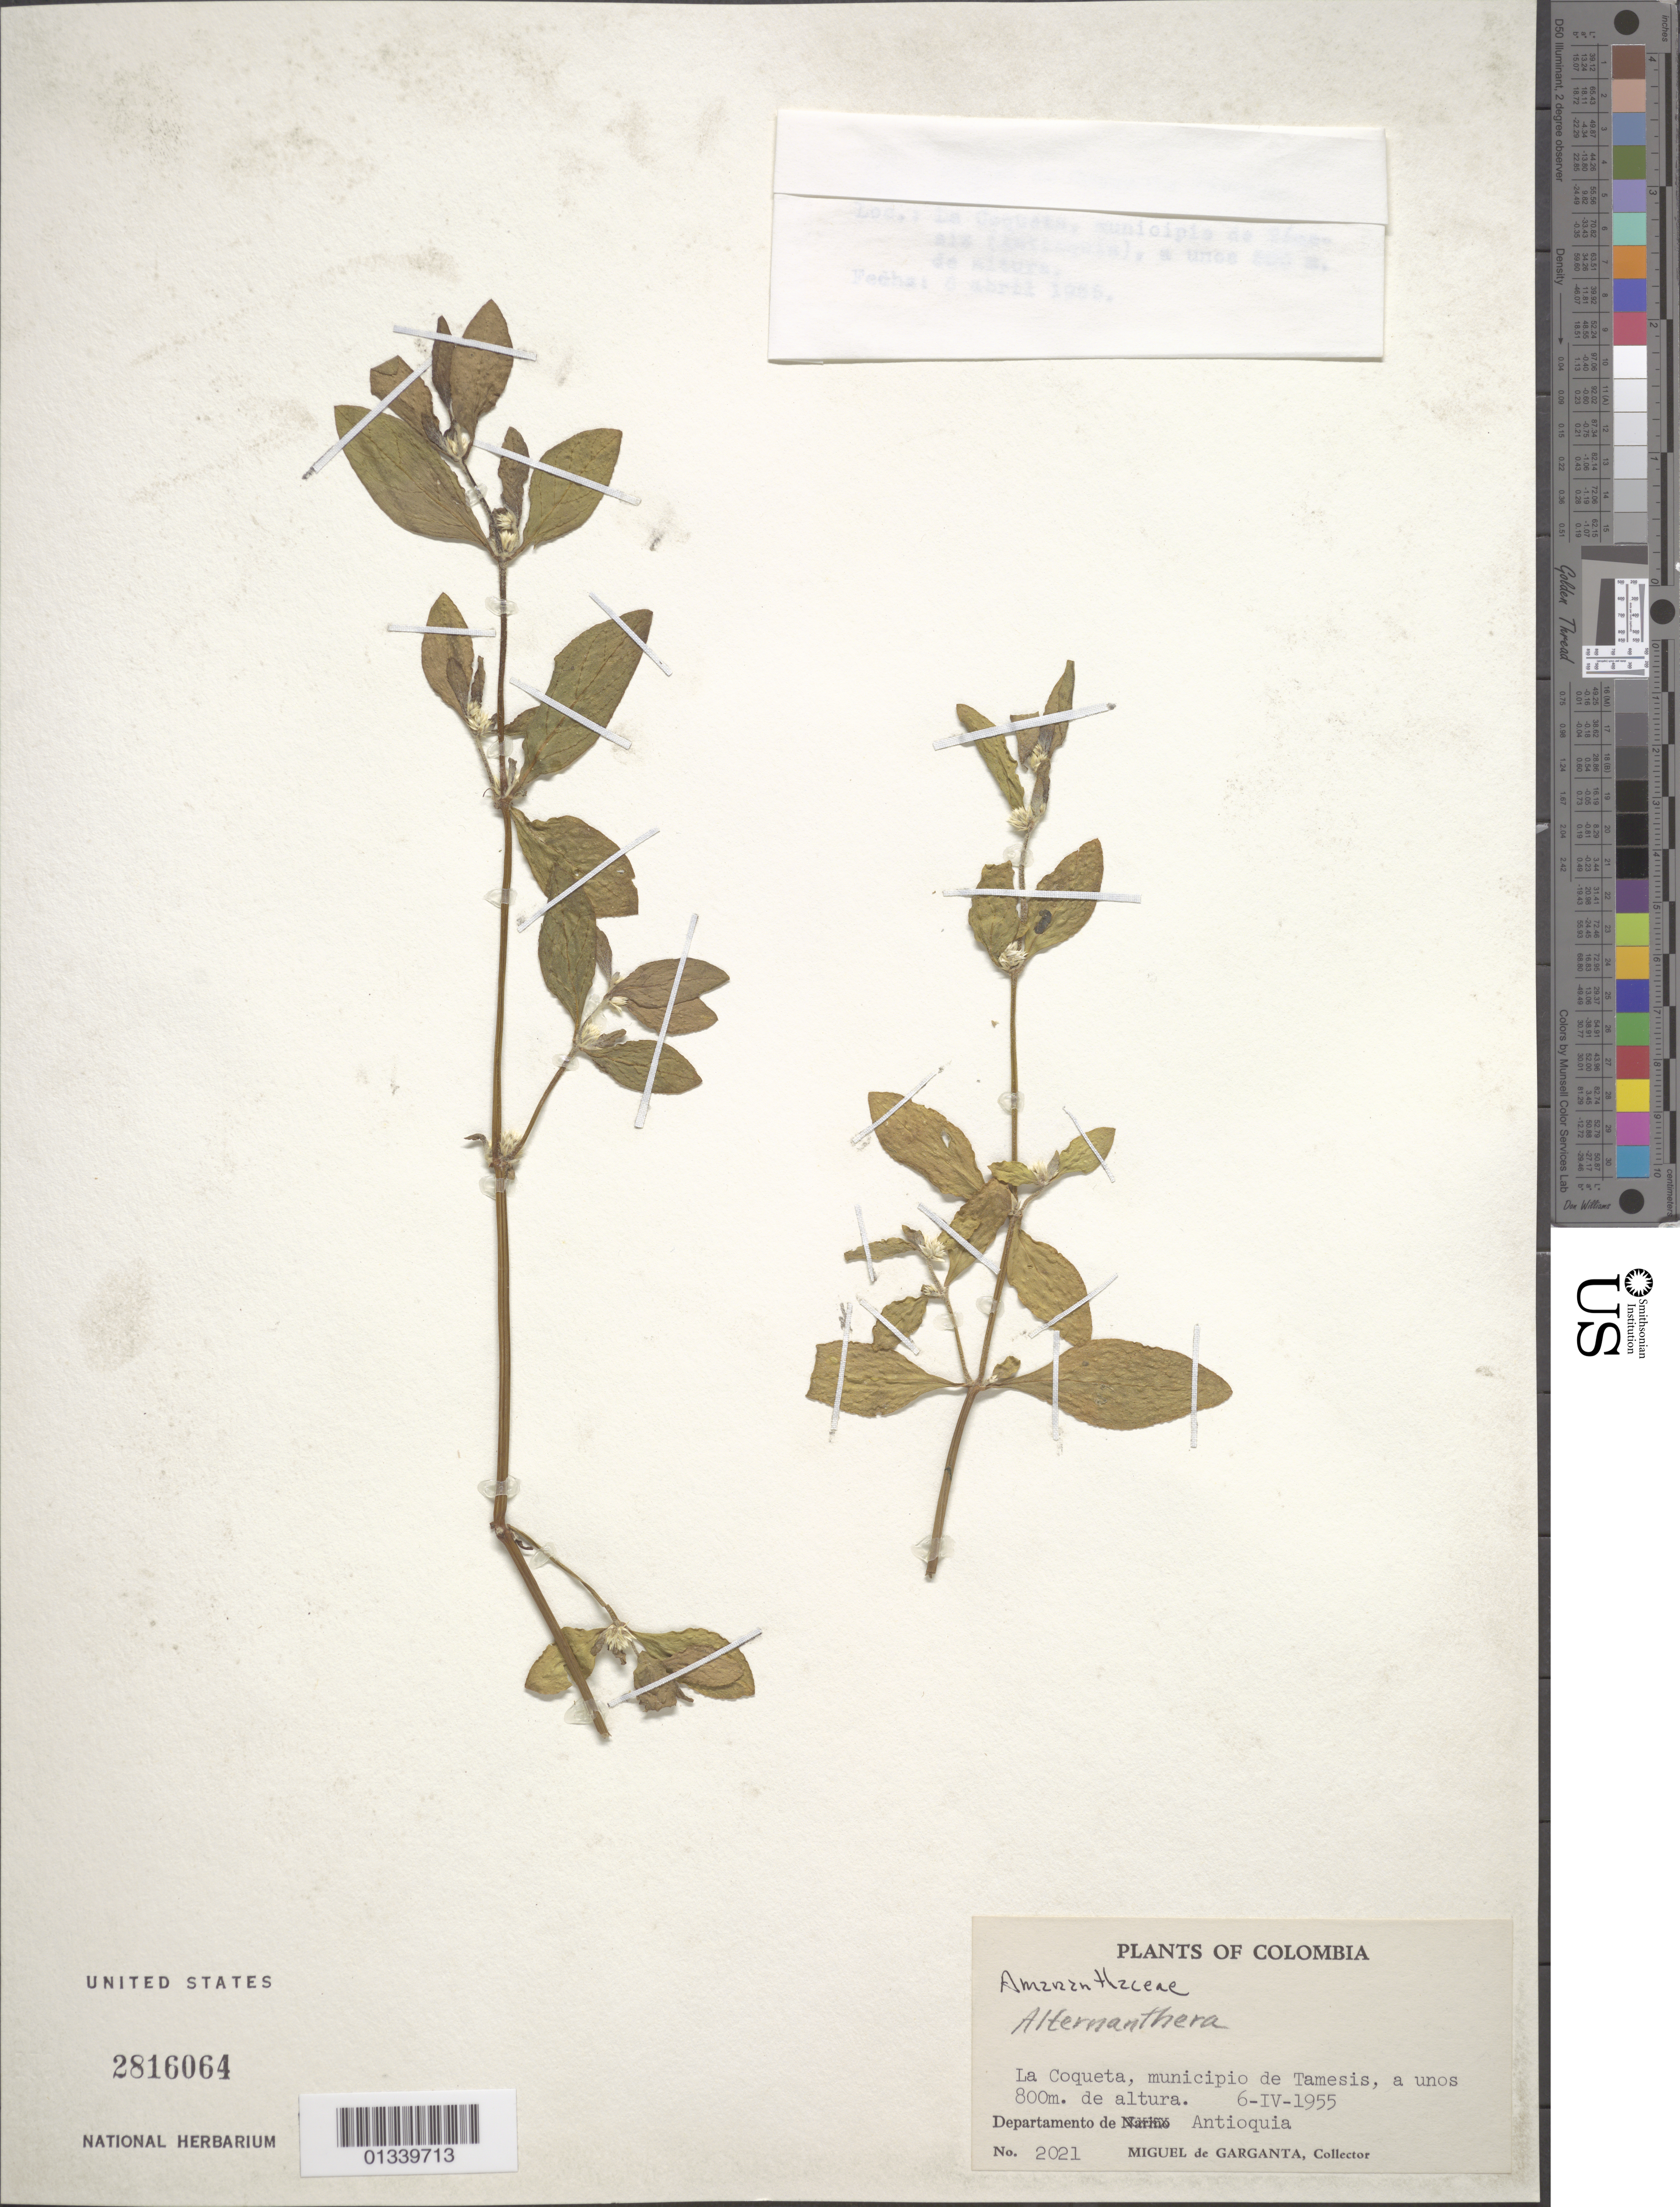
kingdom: Plantae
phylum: Tracheophyta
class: Magnoliopsida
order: Caryophyllales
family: Amaranthaceae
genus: Alternanthera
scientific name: Alternanthera sp.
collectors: M. Garganta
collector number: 2021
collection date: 1955-04-06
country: Colombia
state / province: Antioquia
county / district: Tamesis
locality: La Coqueta, municipio de Tamesis.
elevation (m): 800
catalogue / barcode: US 2816064